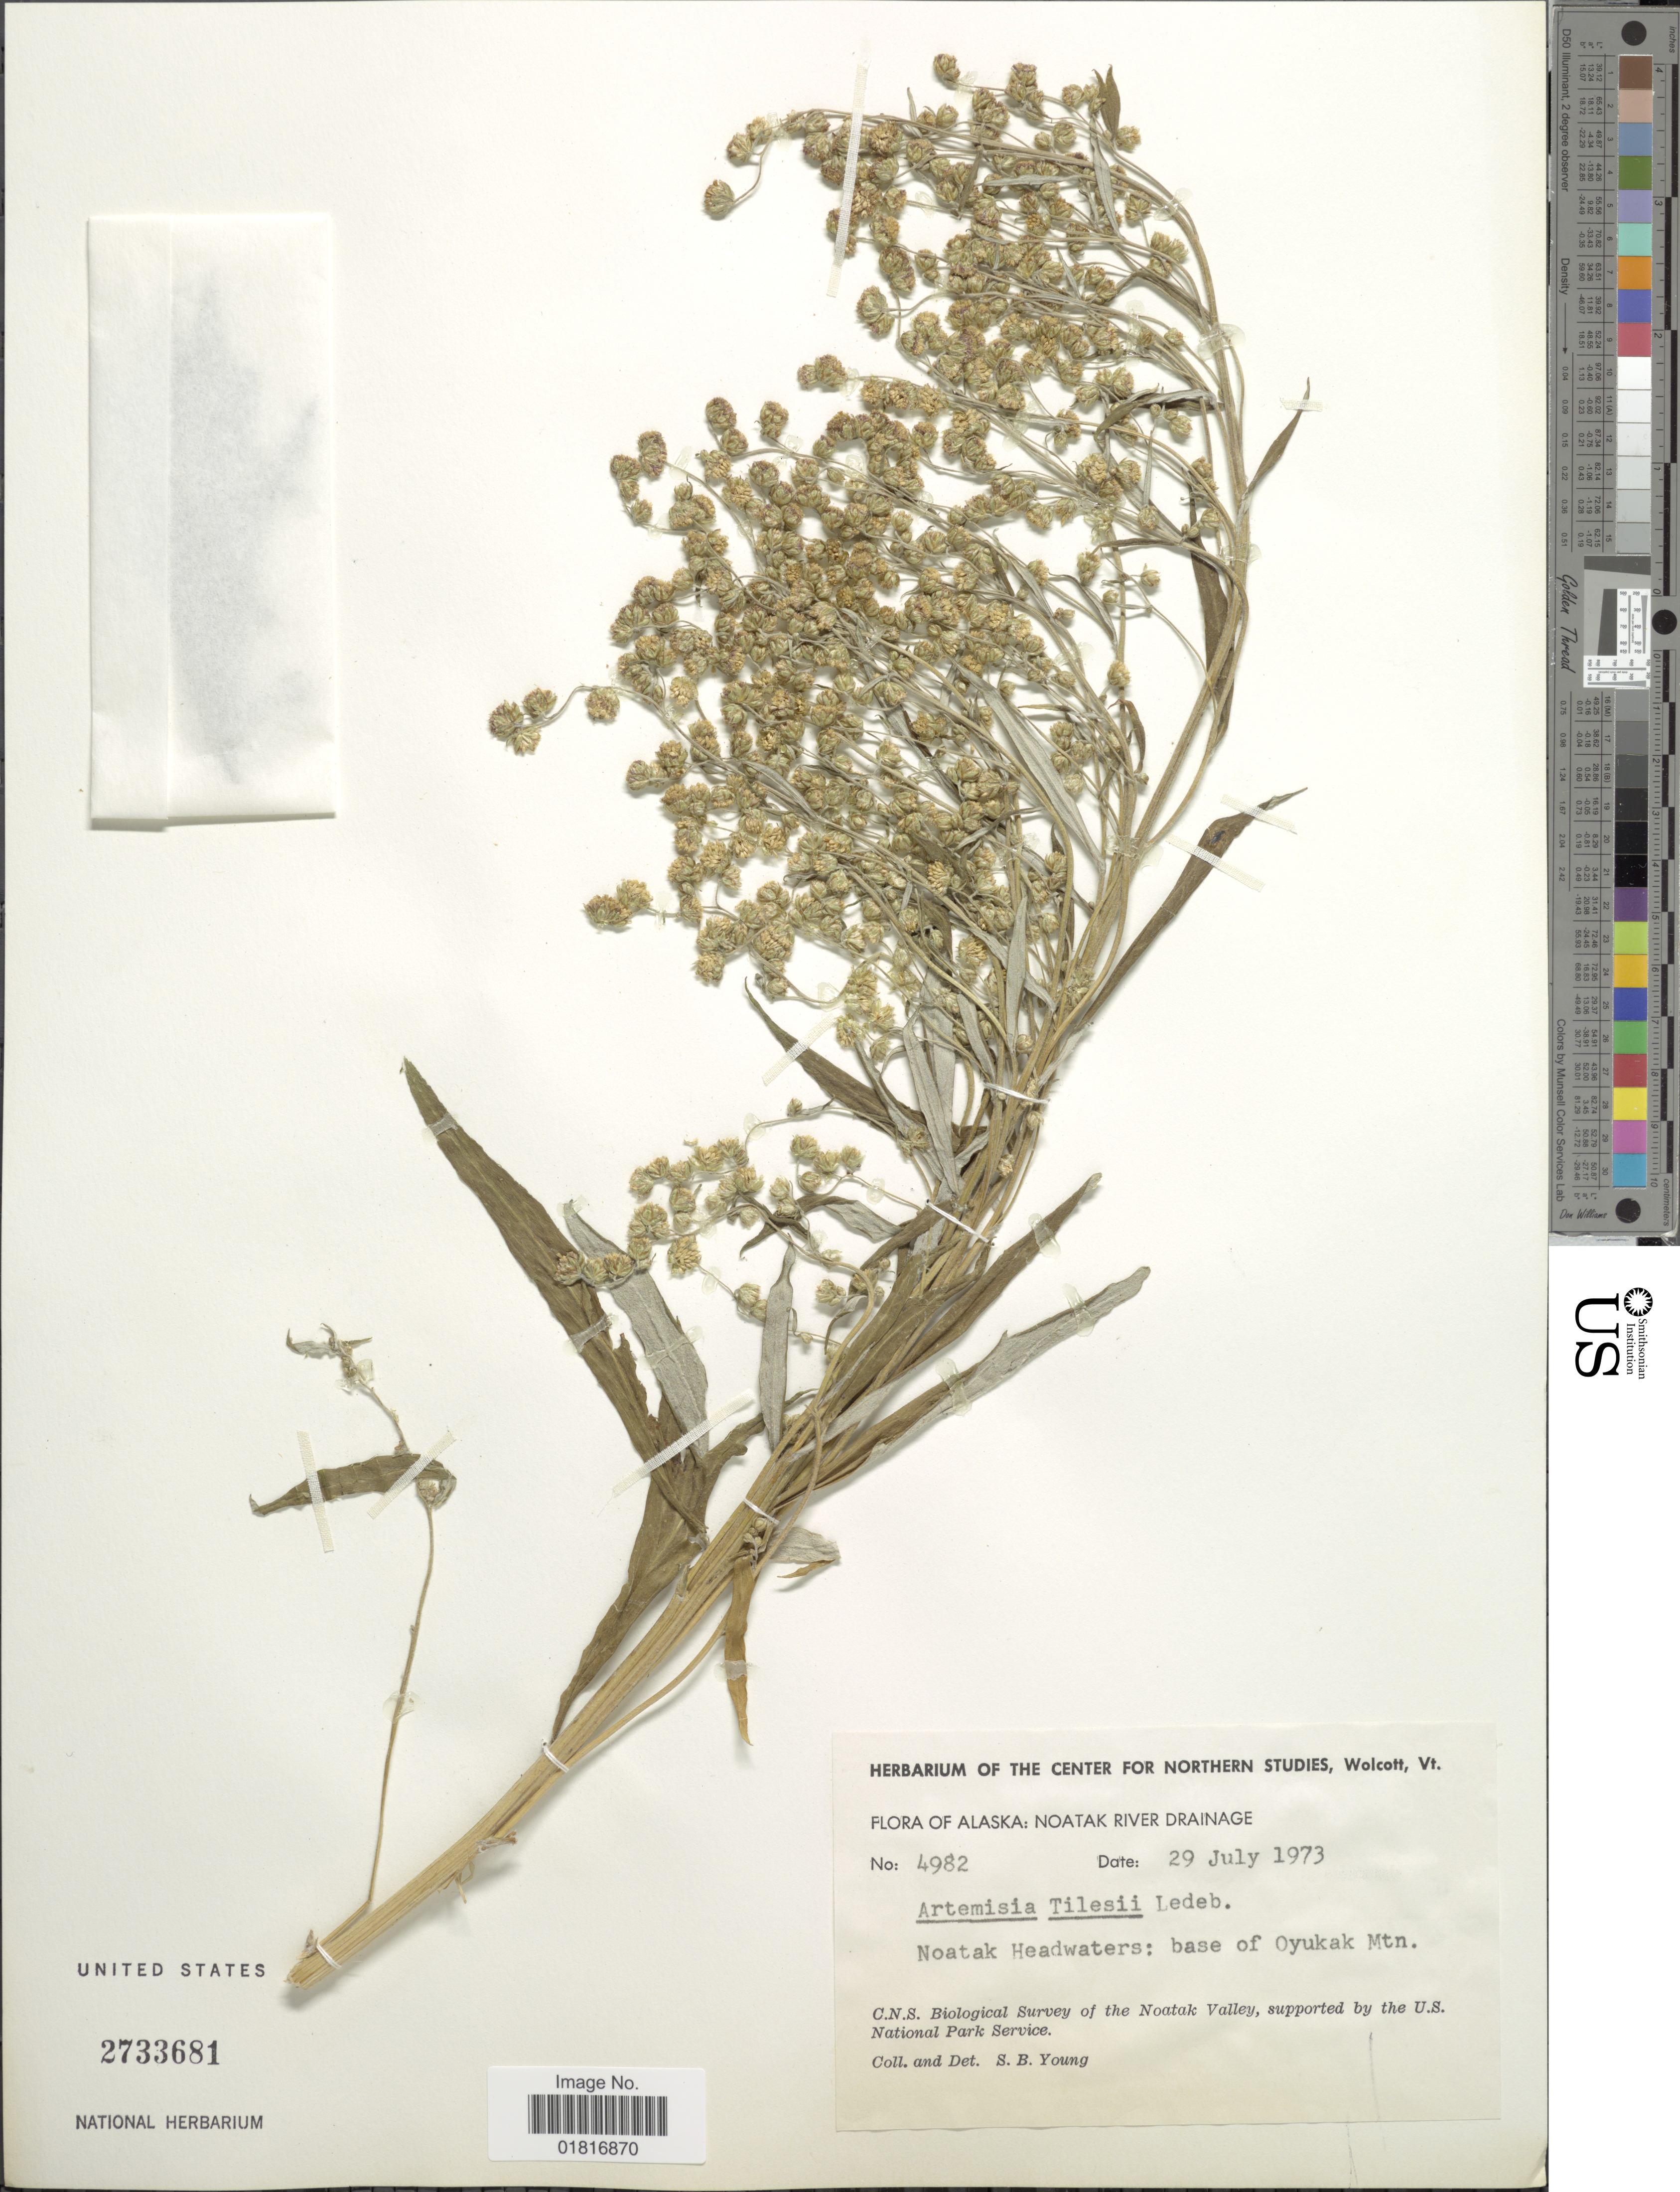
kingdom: Plantae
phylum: Tracheophyta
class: Magnoliopsida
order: Asterales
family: Asteraceae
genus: Artemisia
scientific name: Artemisia tilesii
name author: Ledeb.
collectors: S. Young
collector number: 4982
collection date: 1973-07-29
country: United States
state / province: Alaska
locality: Noatak River Drainage, Noatak Headwaters: base of Oyukak Mtn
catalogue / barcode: US 2733681